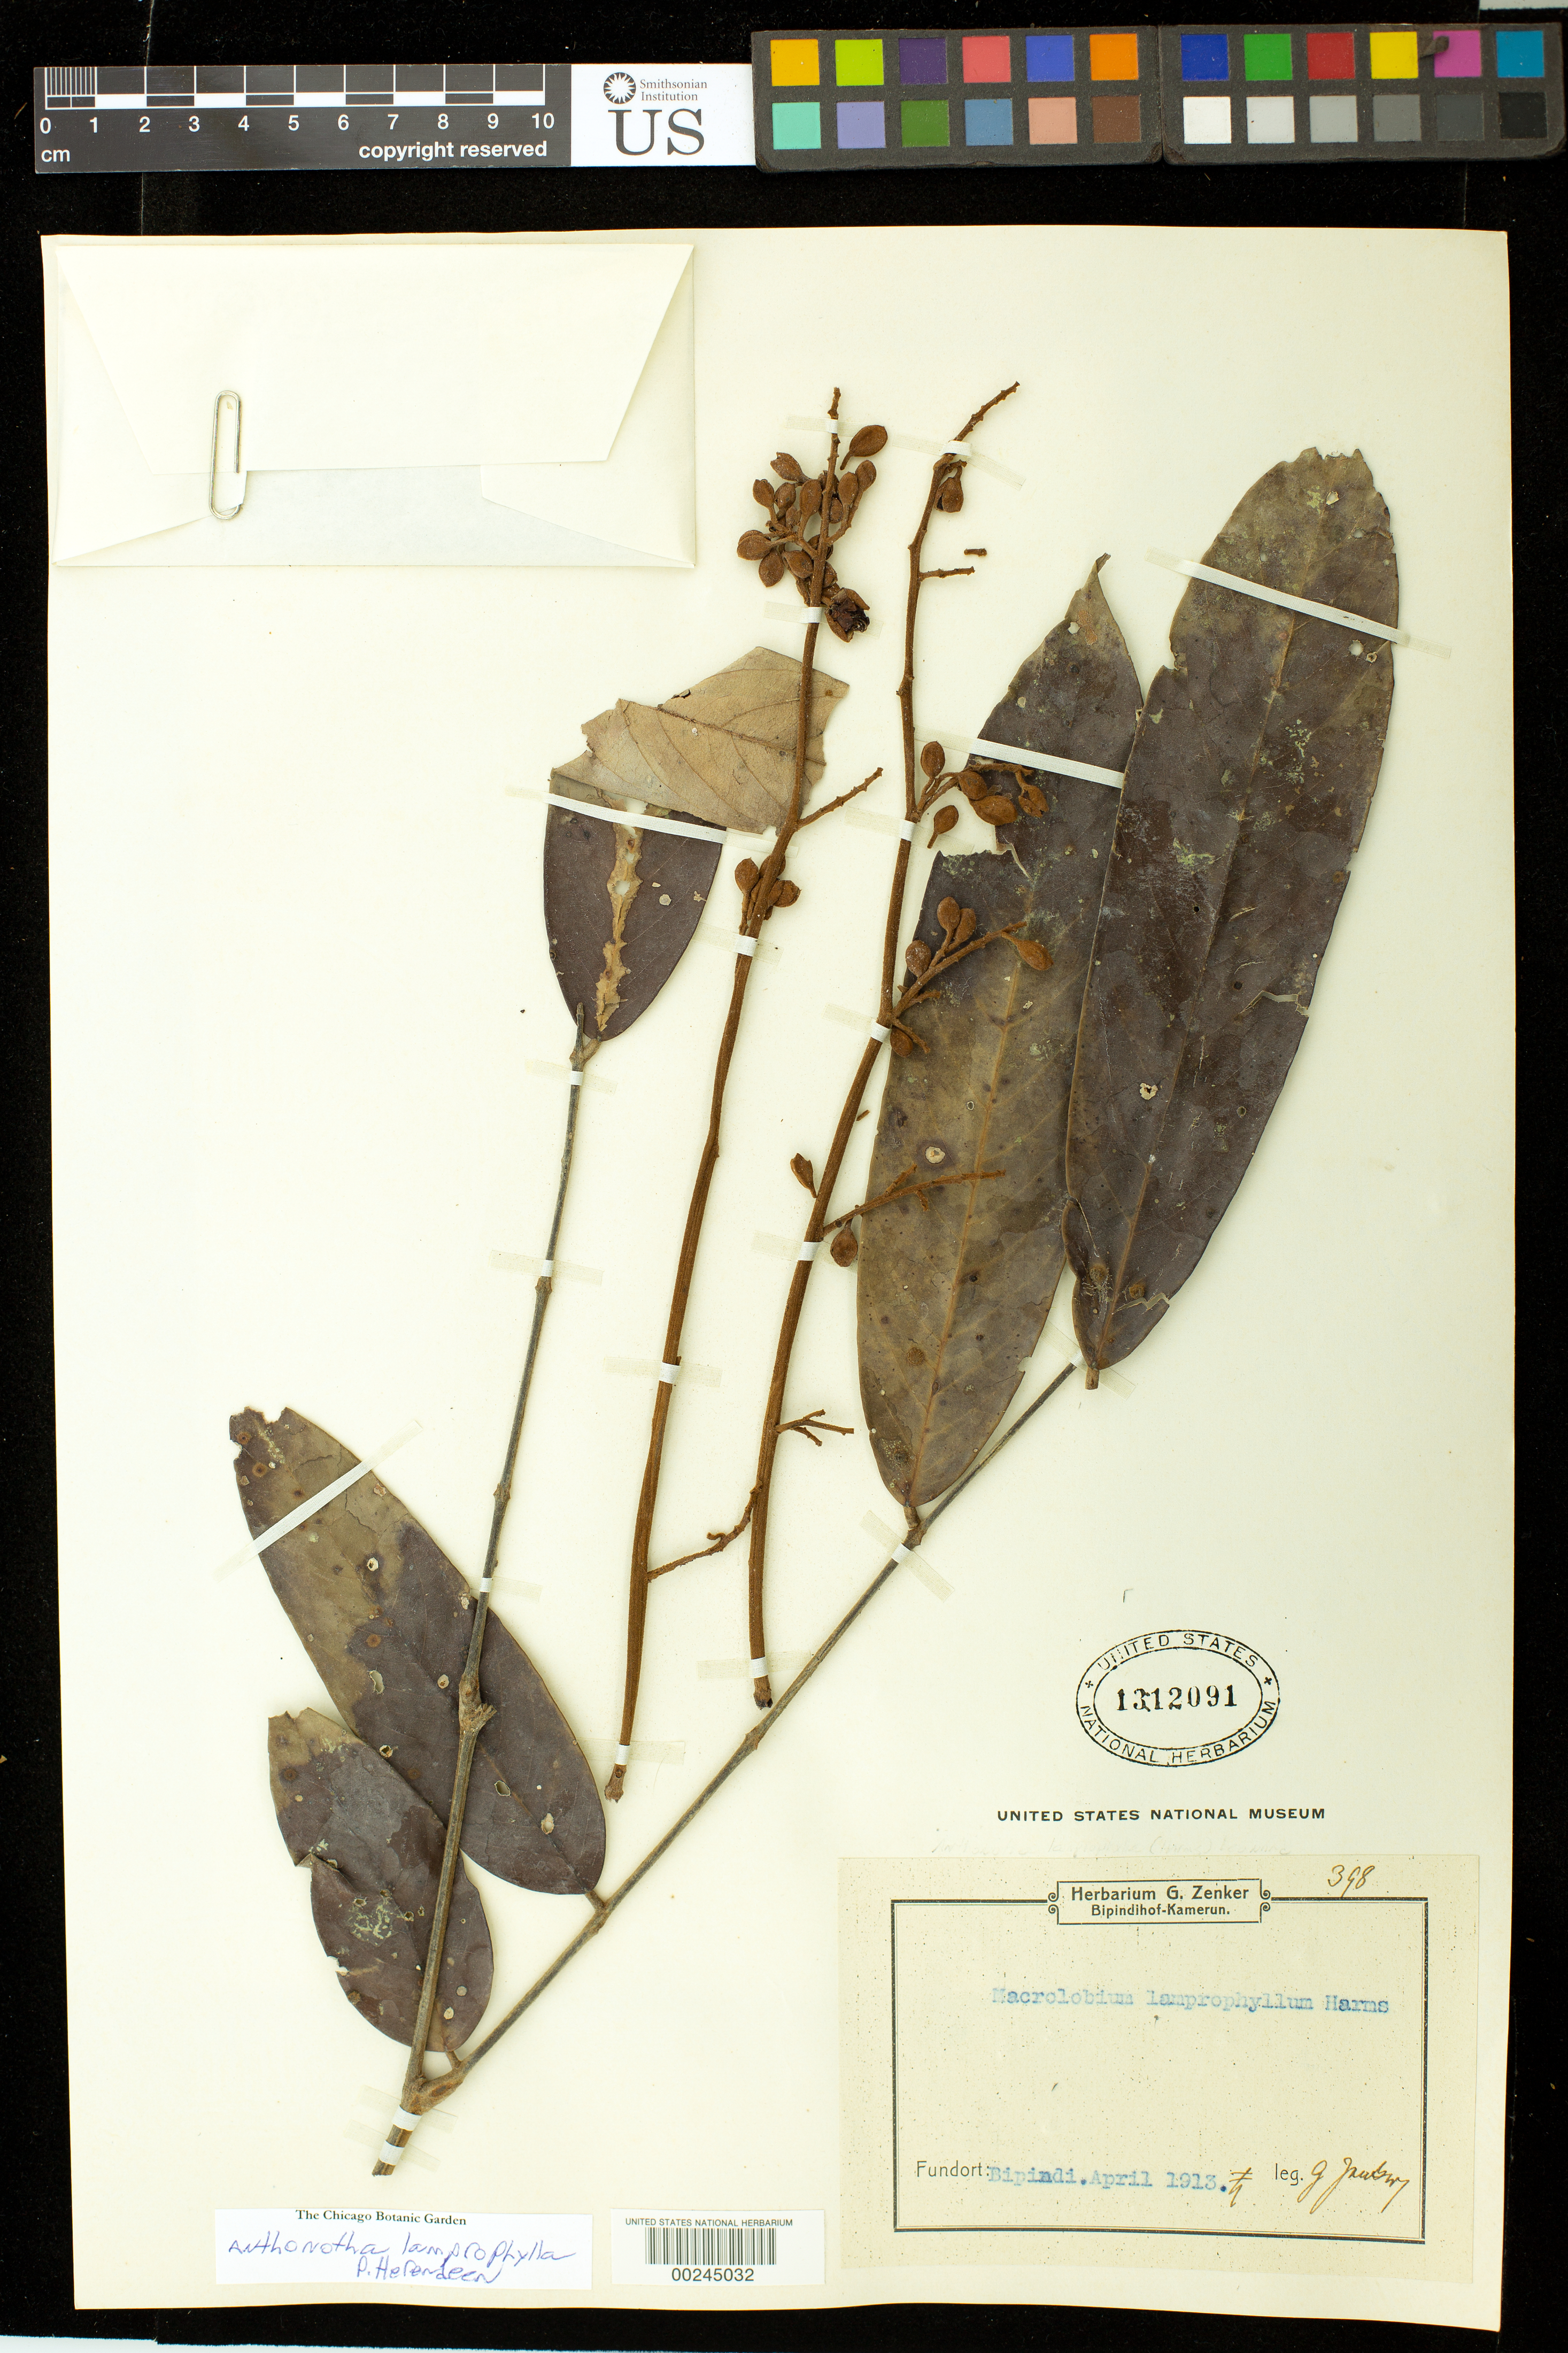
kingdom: Plantae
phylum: Tracheophyta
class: Magnoliopsida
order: Fabales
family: Fabaceae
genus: Macrolobium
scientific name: Macrolobium lamprophyllum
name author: Harms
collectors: G. A. Zenker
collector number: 398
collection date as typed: Apr 1913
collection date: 1913-04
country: Cameroon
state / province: Sud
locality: Bipinde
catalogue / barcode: US 1312091